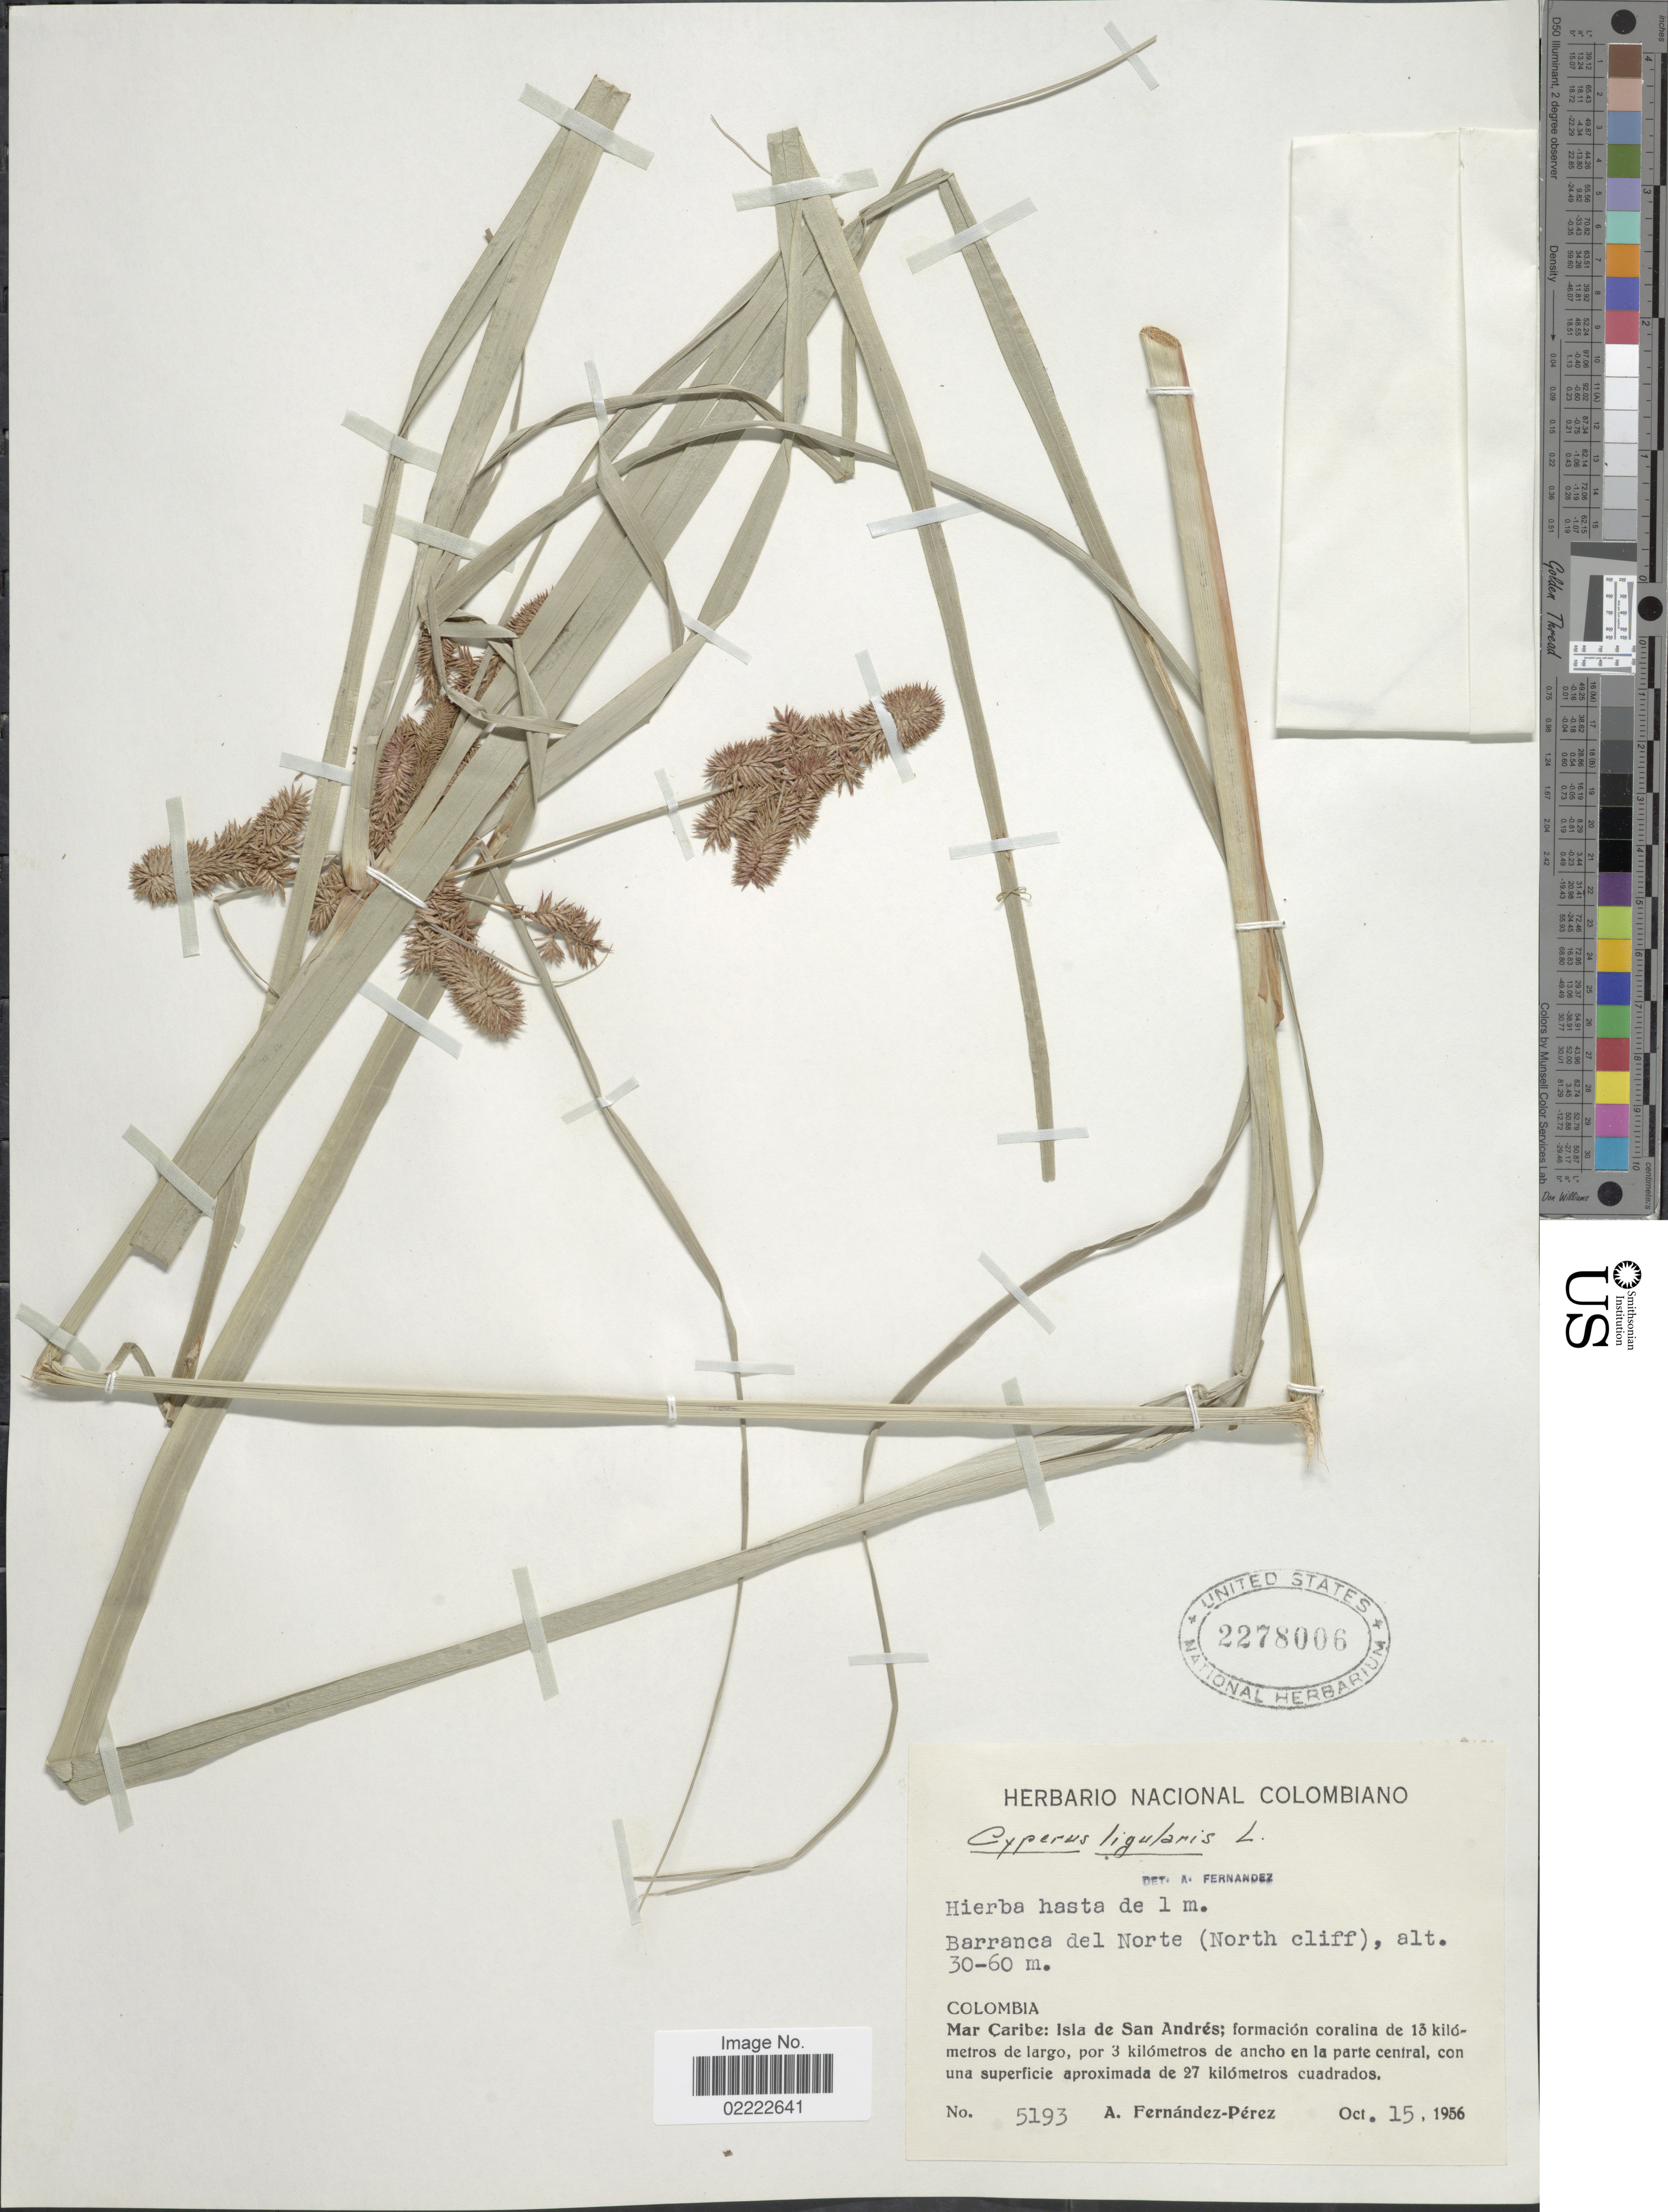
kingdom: Plantae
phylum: Tracheophyta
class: Liliopsida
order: Poales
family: Cyperaceae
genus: Cyperus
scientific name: Cyperus ligularis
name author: L.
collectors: A. Fernández-Pérez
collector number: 5193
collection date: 1956-10-15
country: Colombia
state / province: San Andres y Providencia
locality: Barranca del Norte (North Cliff) Mar Caribe: Isla de San Andrés; formación coralina de 13 kil'metros de largo, por 3 kilómetros de ancho en la parte central, con una superficie aproximada de 27 kilómetros cuadrados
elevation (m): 30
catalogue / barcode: US 2278006